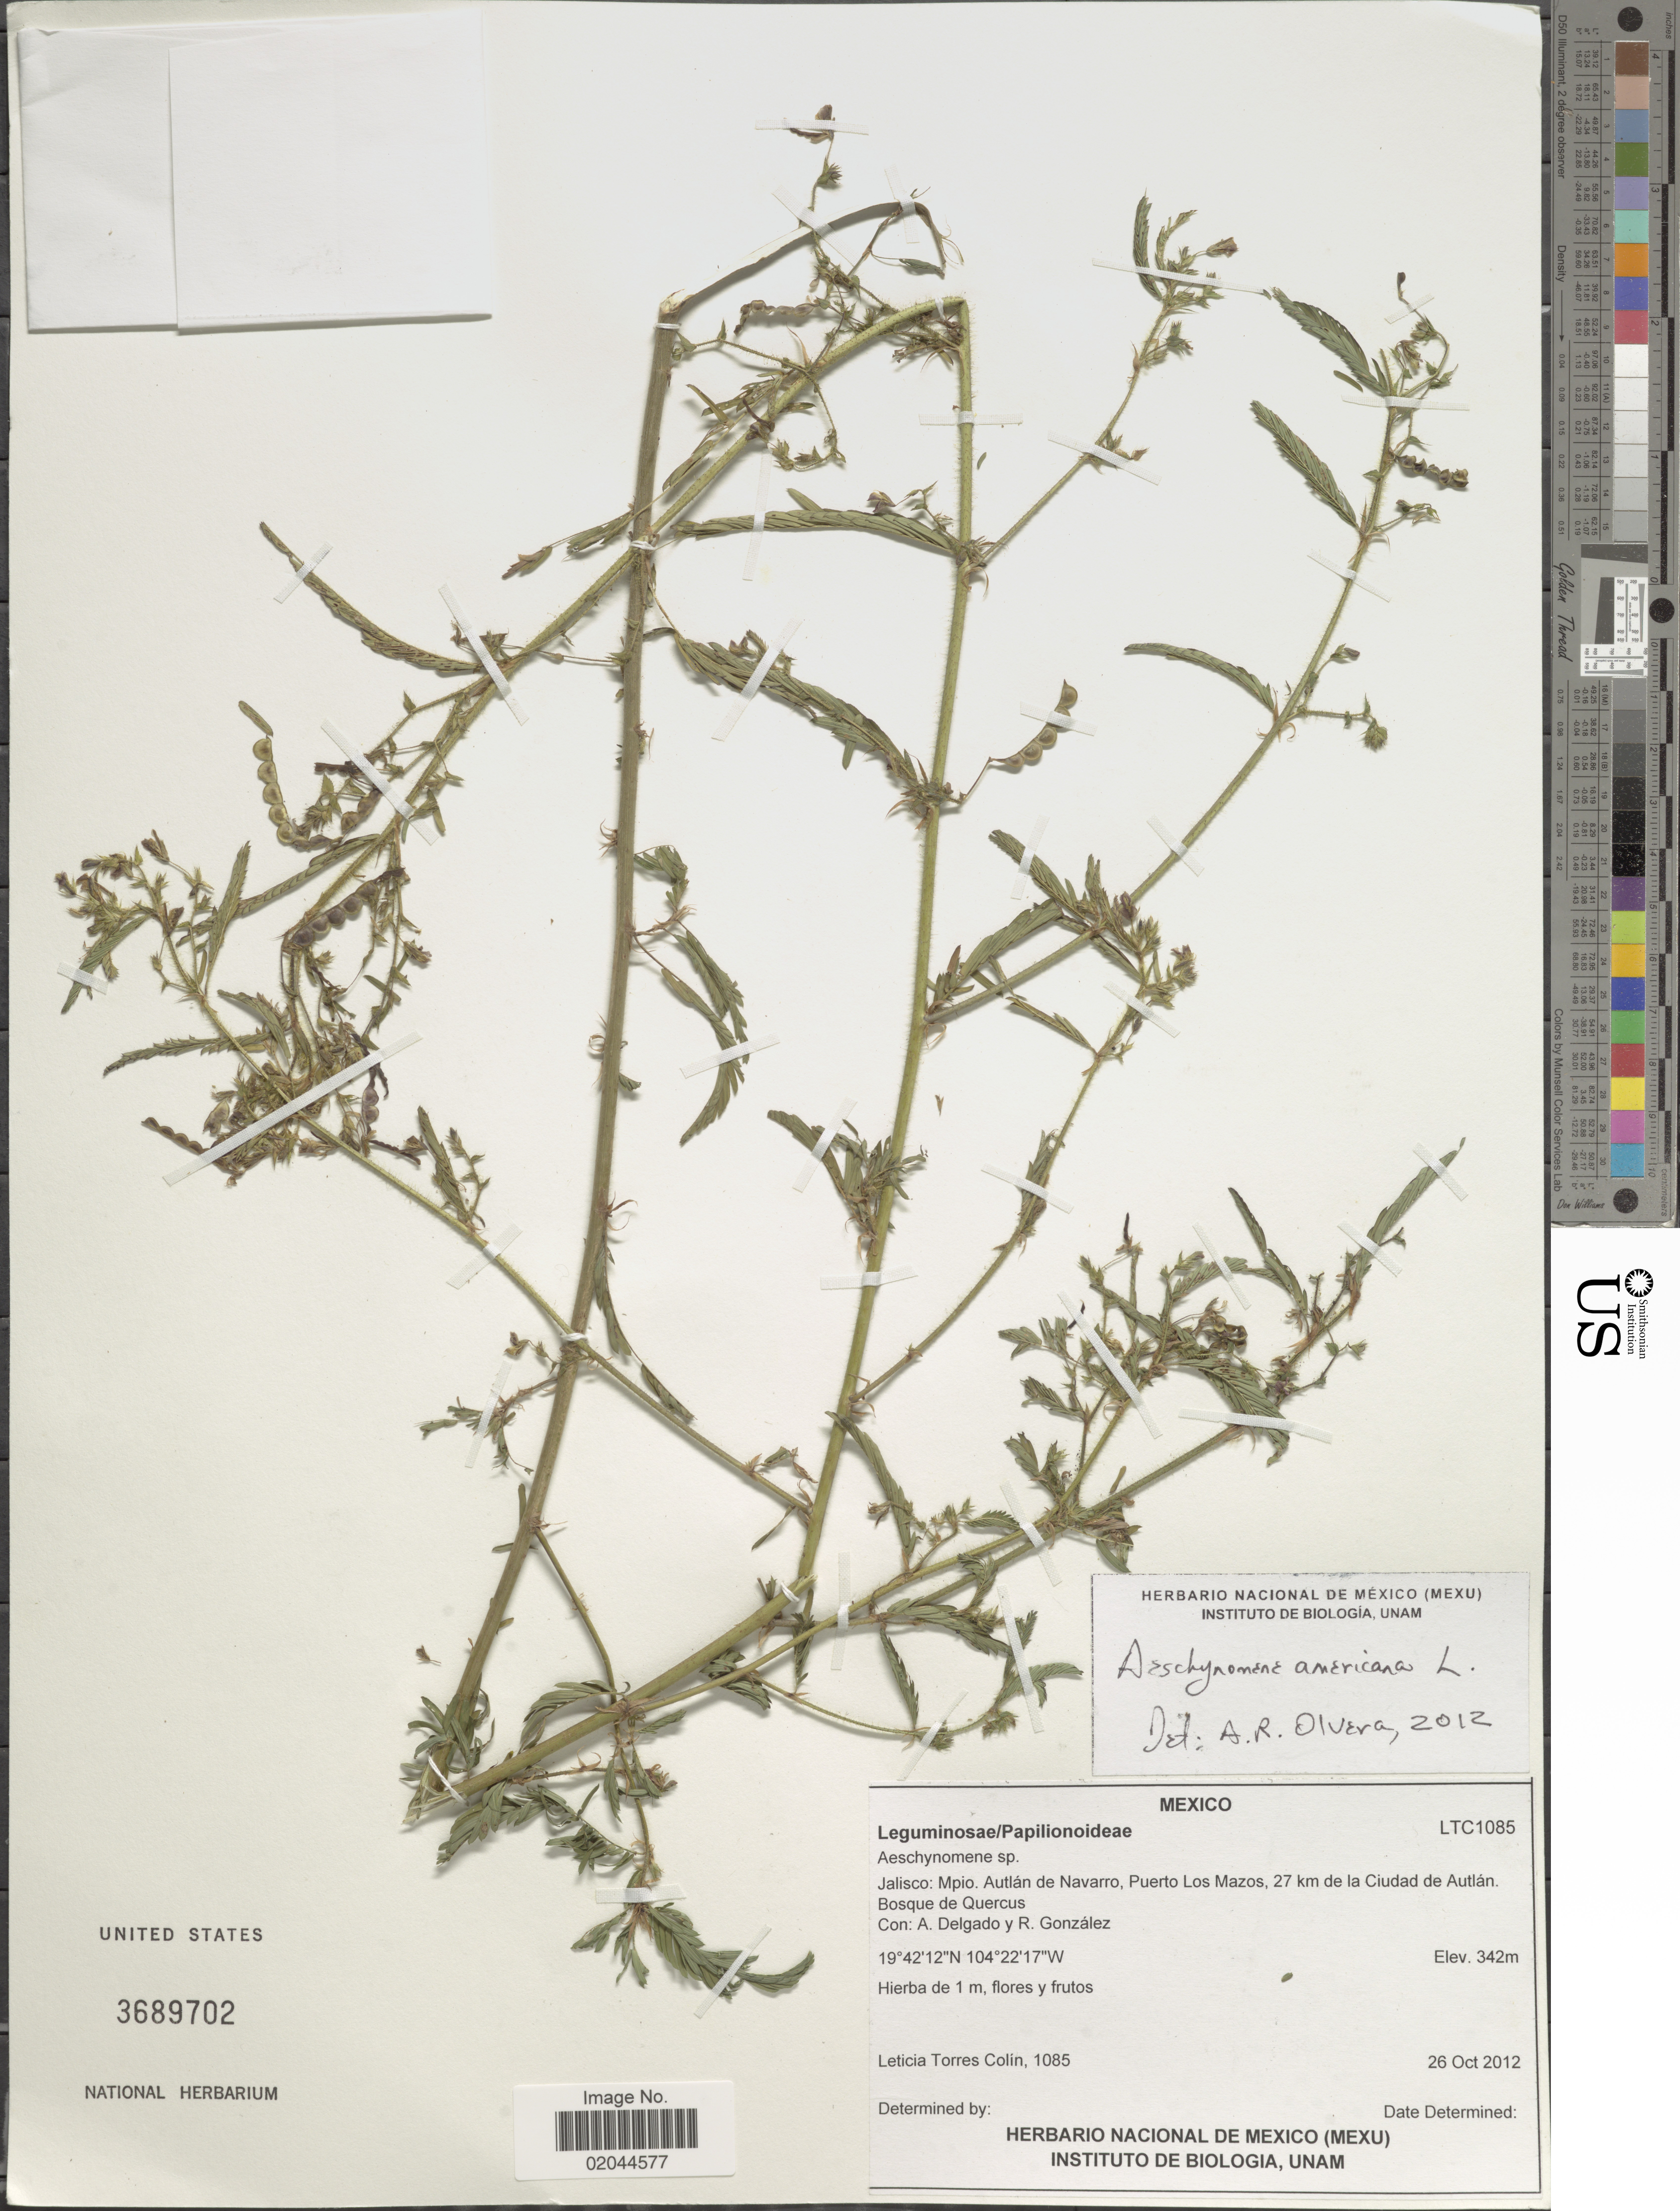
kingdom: Plantae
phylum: Tracheophyta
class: Magnoliopsida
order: Fabales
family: Fabaceae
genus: Aeschynomene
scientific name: Aeschynomene americana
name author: L.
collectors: L. Torres-Colín, A. A. Delgado & R. González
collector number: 1085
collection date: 2012-10-26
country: Mexico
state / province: Jalisco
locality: Mpio. Autlan de Navarro, Puerto Los Mazos, 27 km de la Ciudad de Autlan, Bosque de Quercus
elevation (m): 342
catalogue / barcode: US 3689702